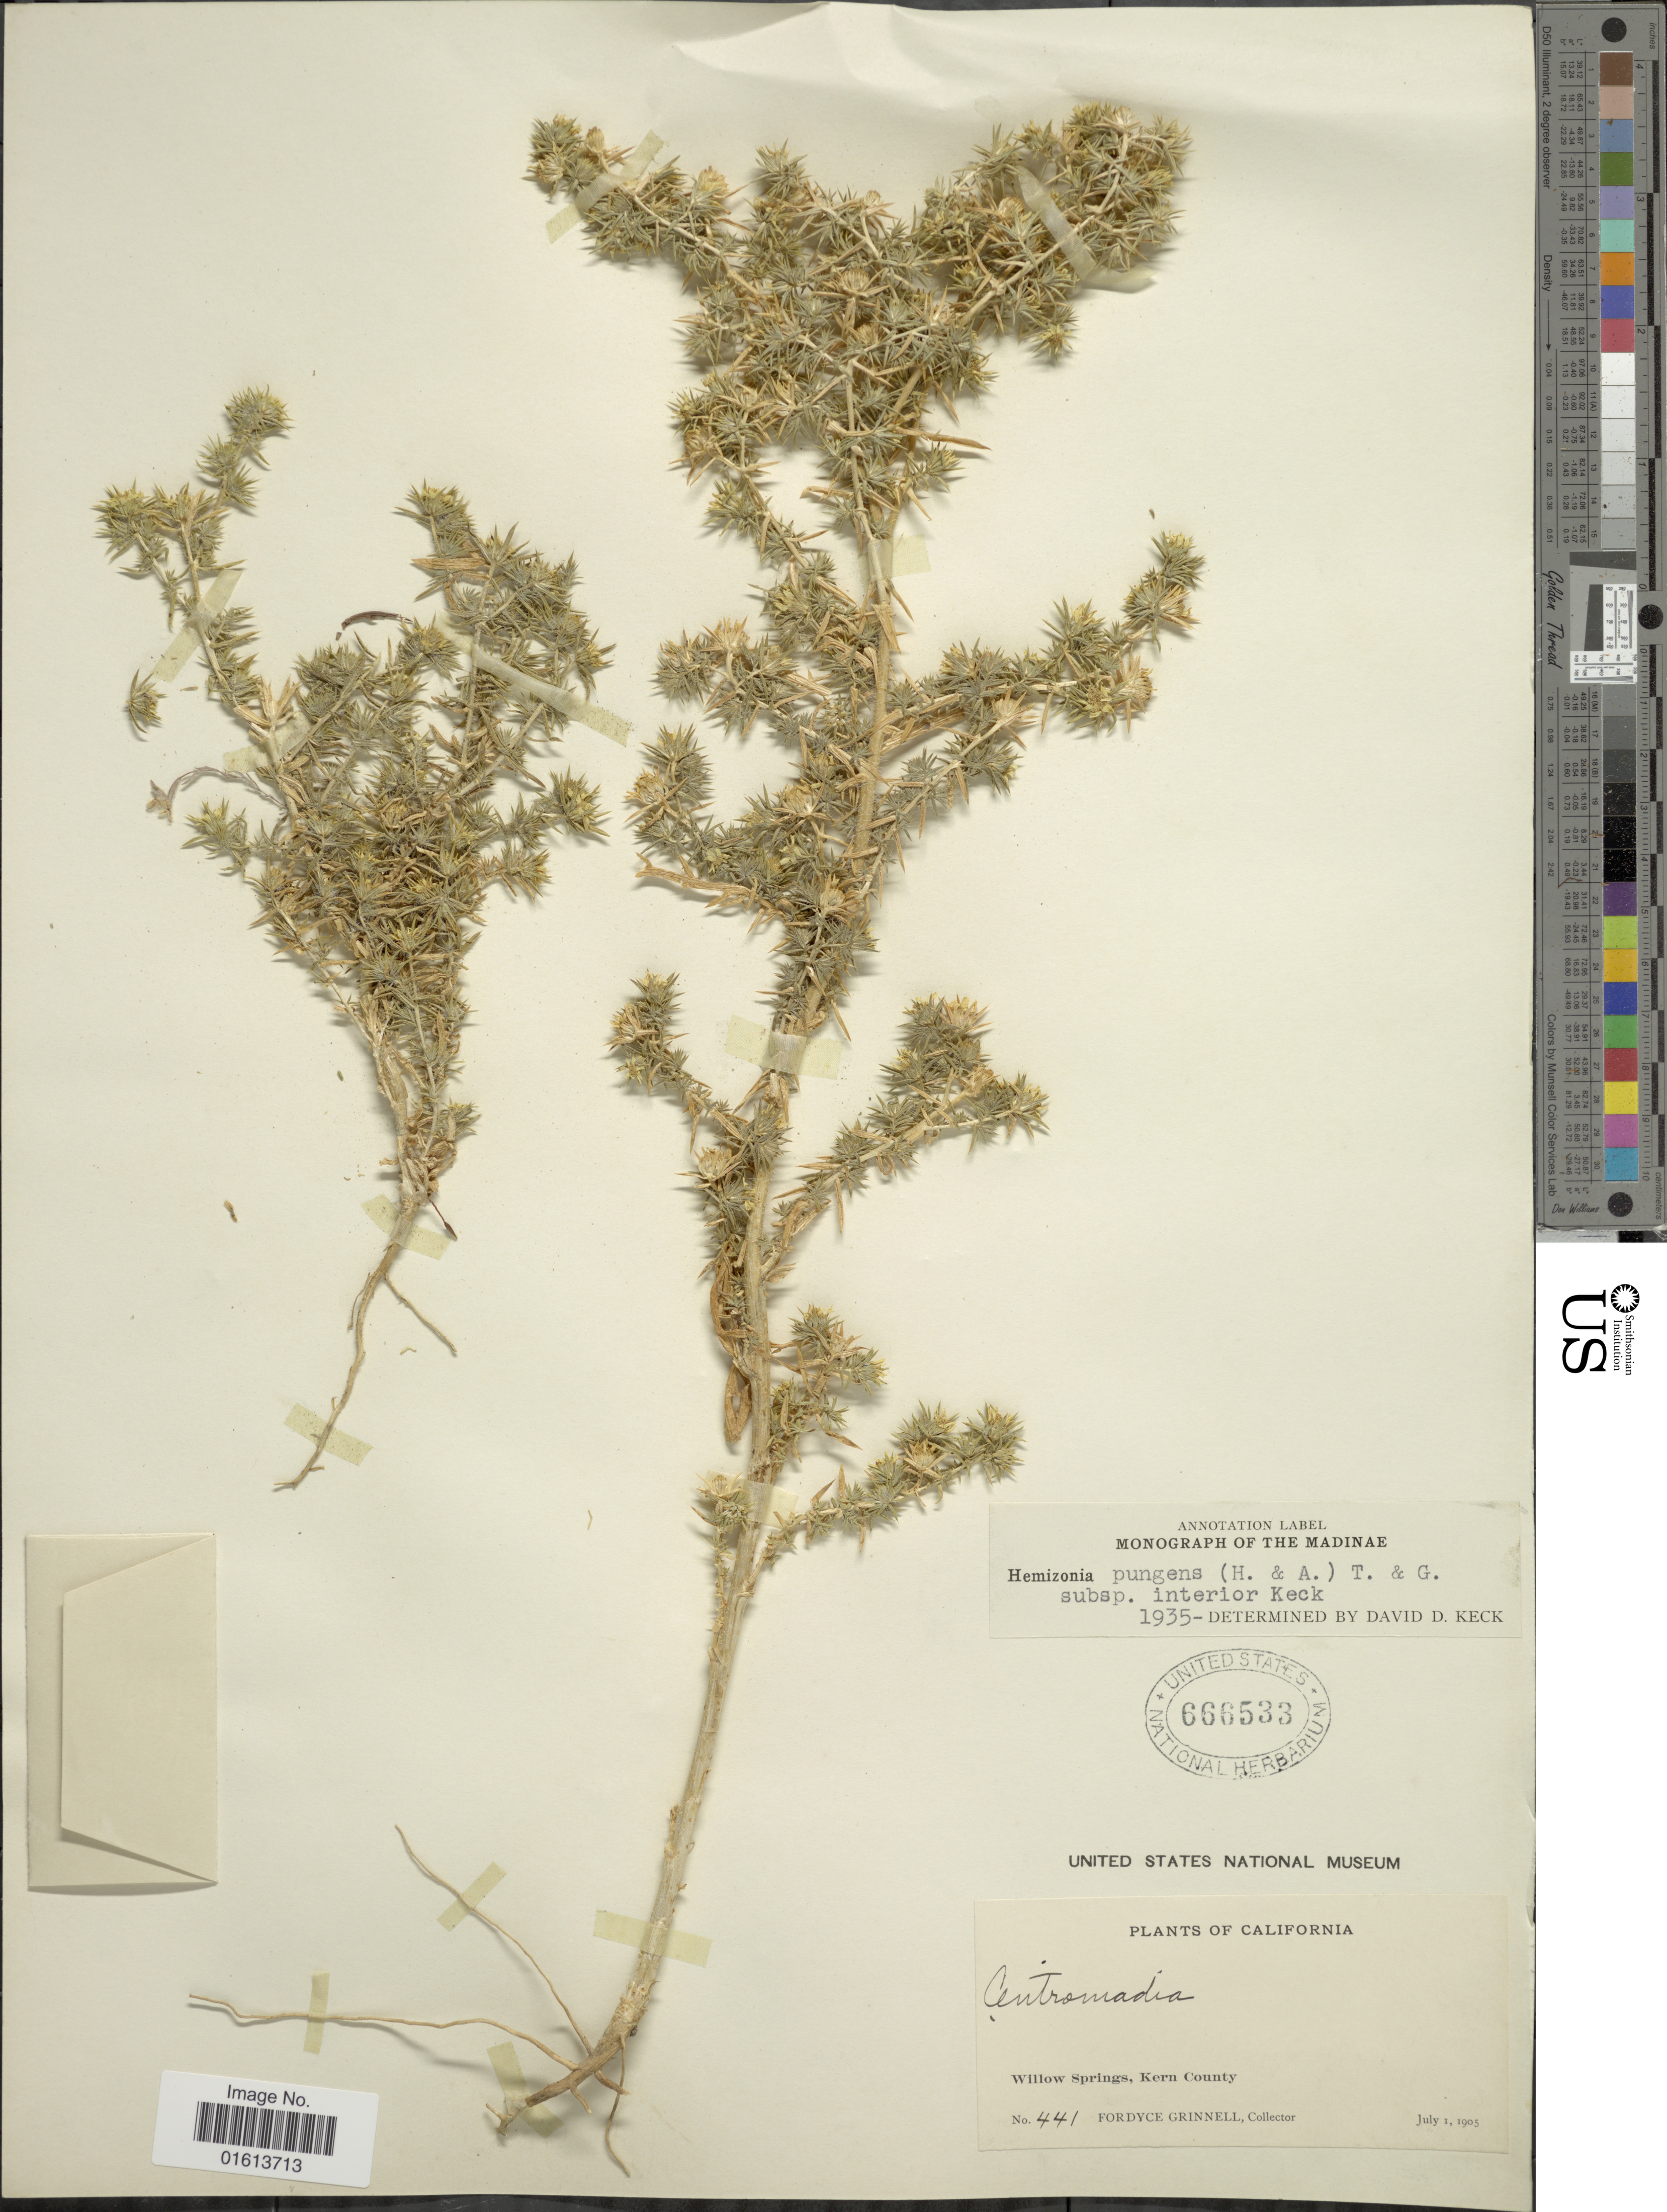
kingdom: Plantae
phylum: Tracheophyta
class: Magnoliopsida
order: Asterales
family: Asteraceae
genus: Centromadia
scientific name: Centromadia pungens subsp. pungens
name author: Hook. & Arn.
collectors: F. Grinnell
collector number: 441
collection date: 1905-07-01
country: United States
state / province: California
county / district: Kern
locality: California. Willow Springs, Kern County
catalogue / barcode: US 666533